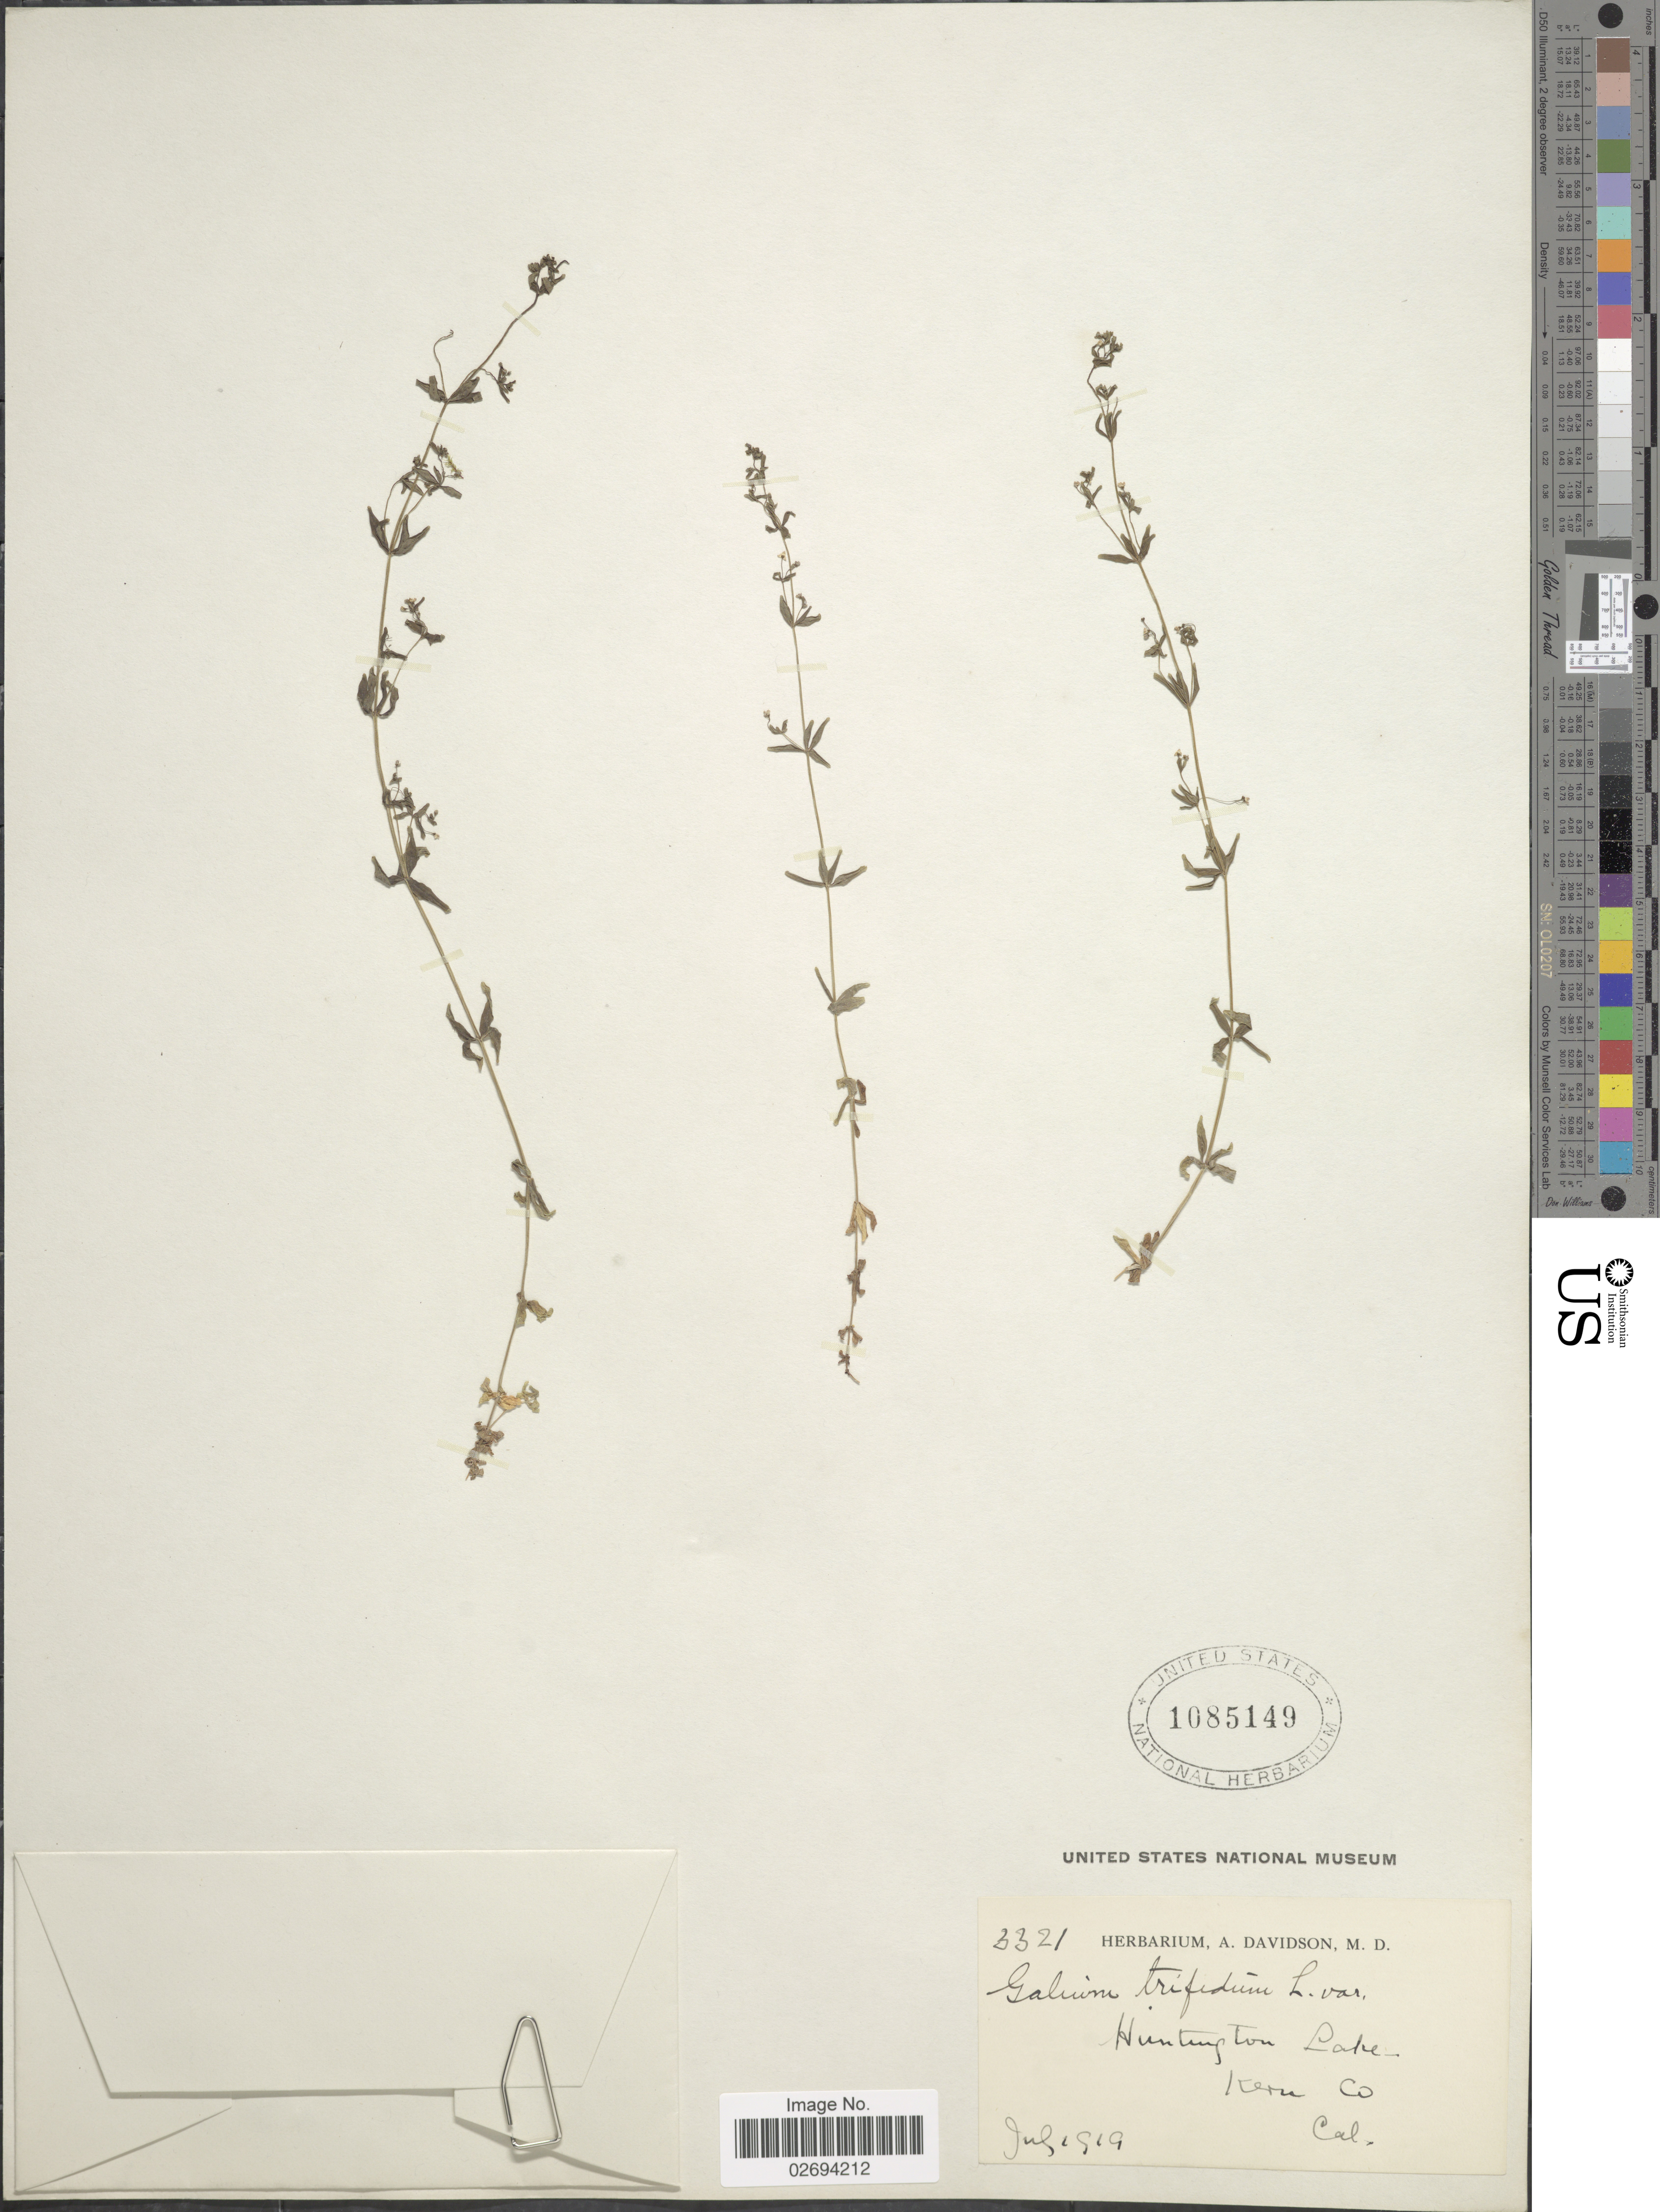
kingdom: Plantae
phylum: Tracheophyta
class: Magnoliopsida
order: Gentianales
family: Rubiaceae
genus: Galium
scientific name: Galium trifidum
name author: L.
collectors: ex herb. A. Davidson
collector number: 3321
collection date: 1919-07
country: United States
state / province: California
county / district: Kern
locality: Huntington Lake, Kern Co.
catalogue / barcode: US 1085149